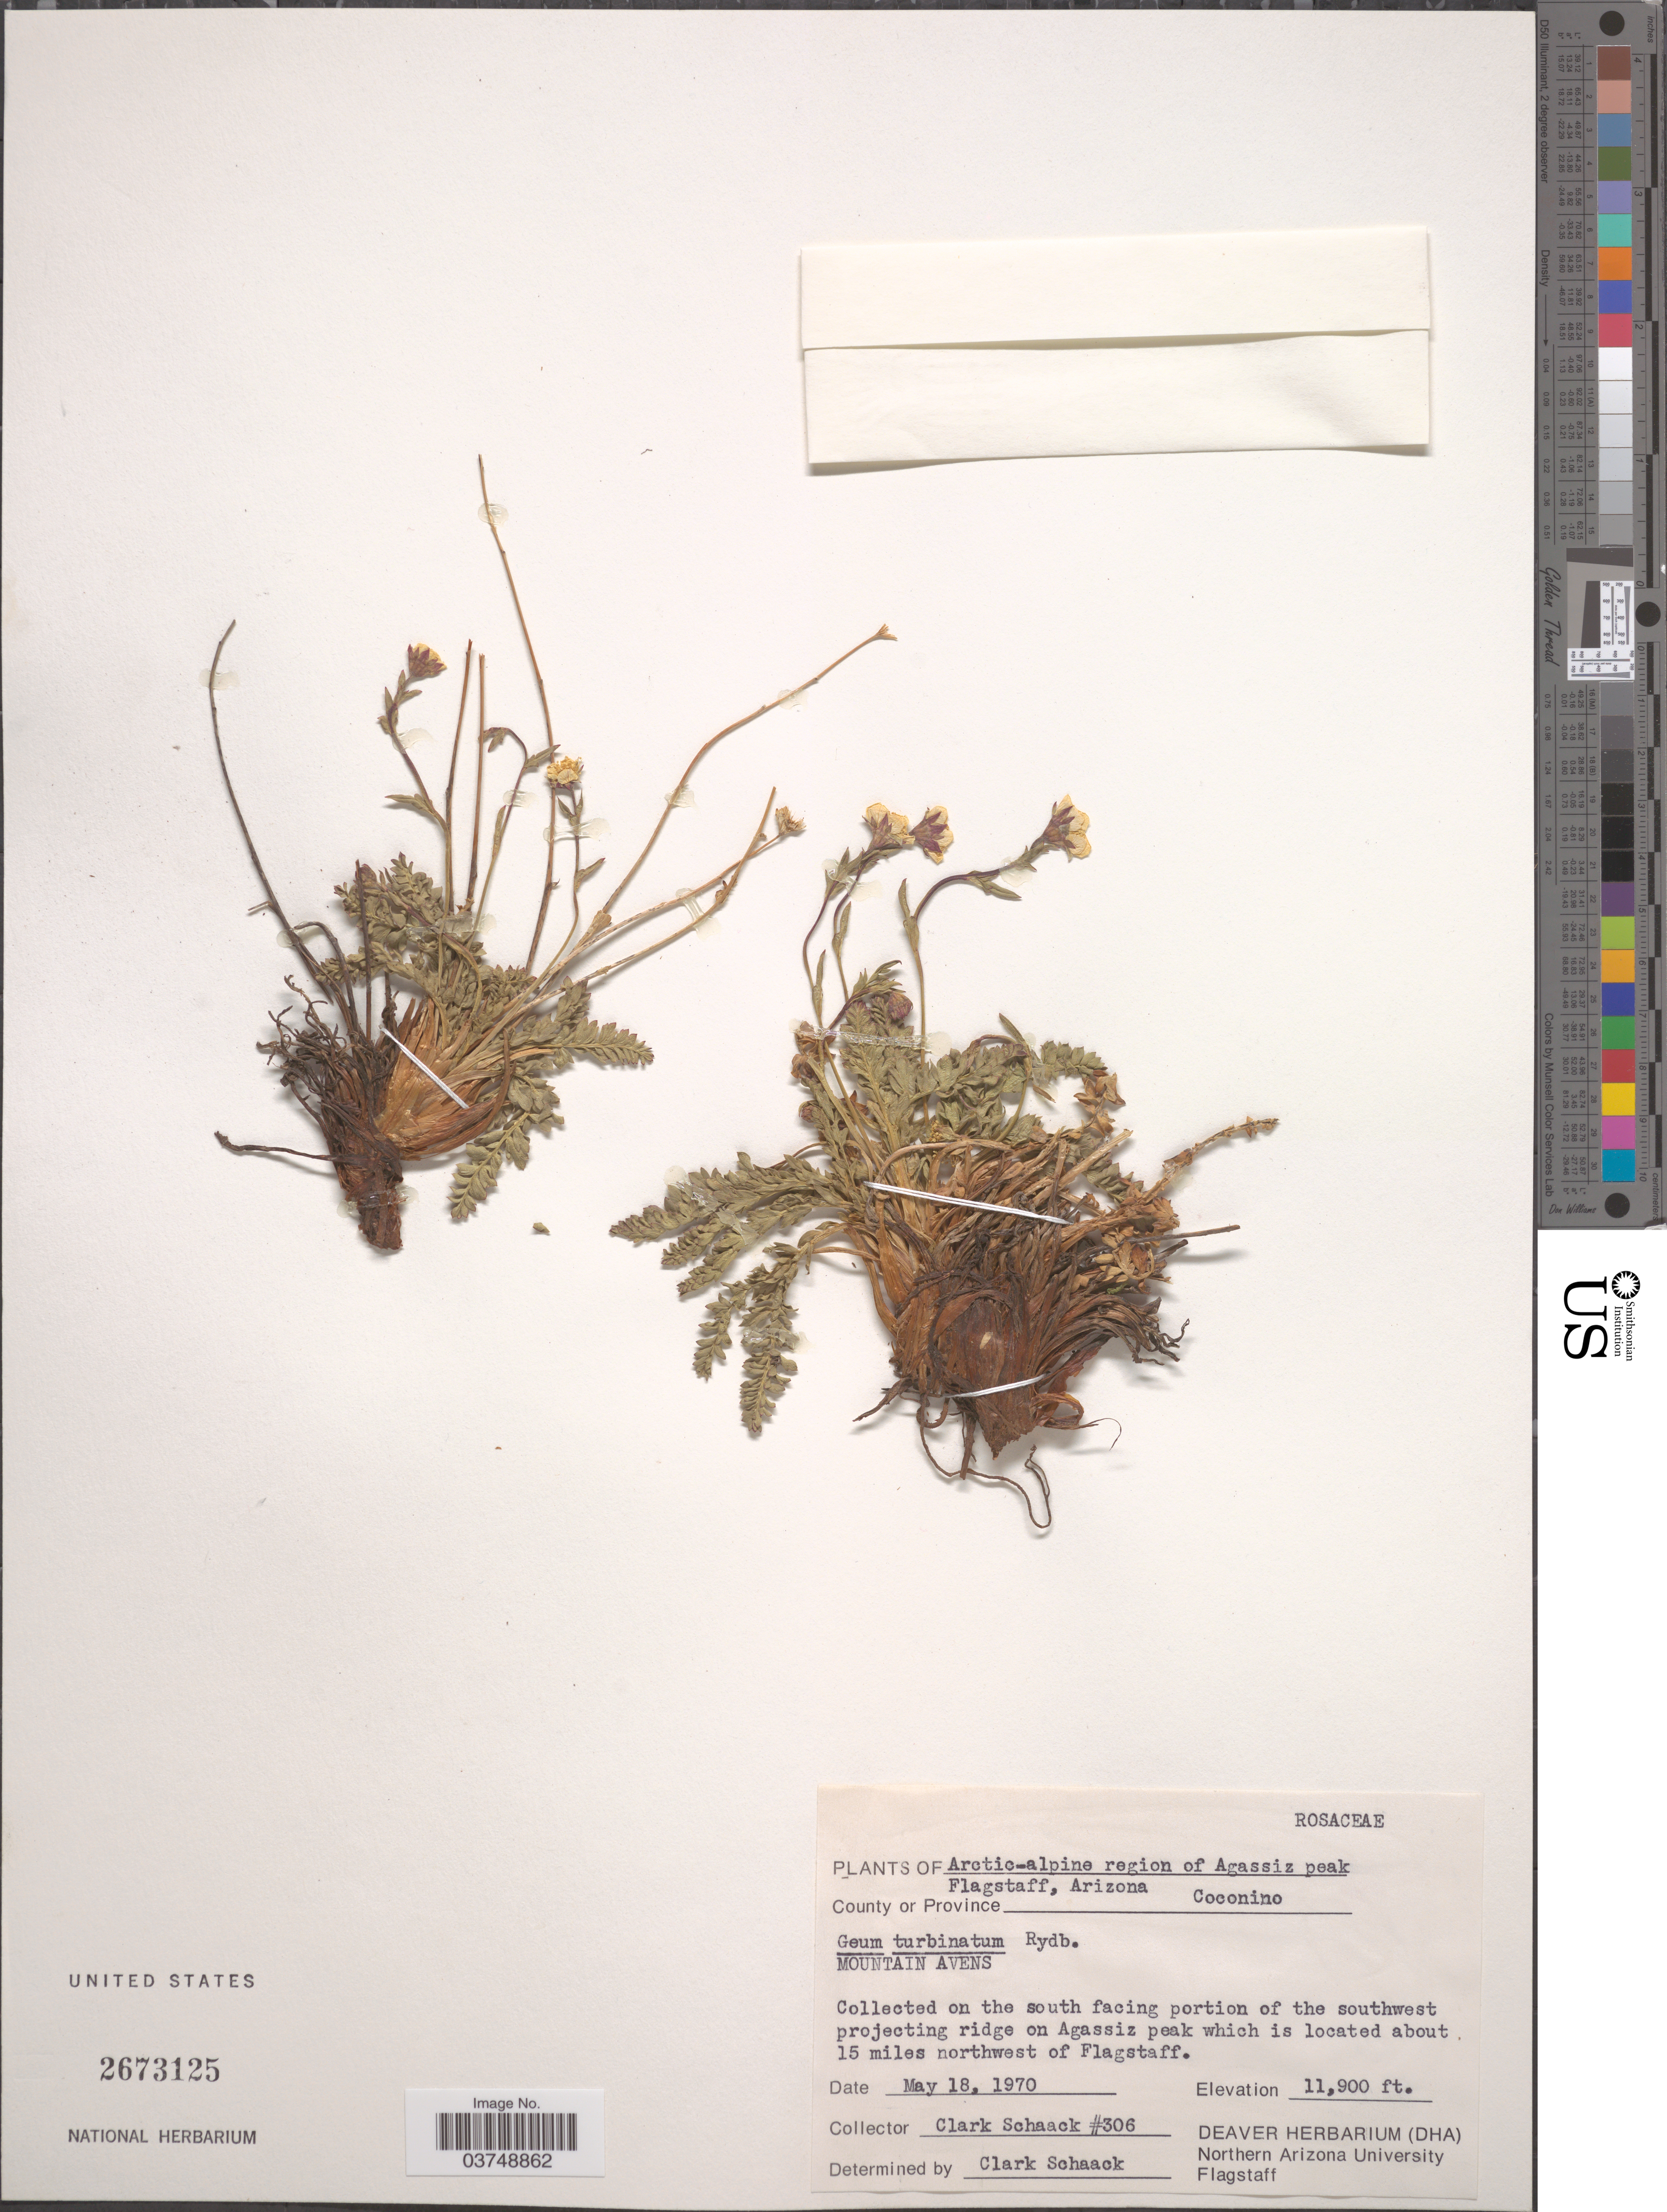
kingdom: Plantae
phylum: Tracheophyta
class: Magnoliopsida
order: Rosales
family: Rosaceae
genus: Geum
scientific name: Geum rossii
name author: (R. Br.) Ser.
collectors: C. G. Schaack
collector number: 306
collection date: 1970-05-18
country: United States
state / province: Arizona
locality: Arctic-alpine region of Agassiz peak Flagstaff. County or Province Coconino. On the south facing portion of the southwest projecting ridge on Agassiz peak which is located about 15 miles northwest of Flagstaff.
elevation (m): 3627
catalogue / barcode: US 2673125